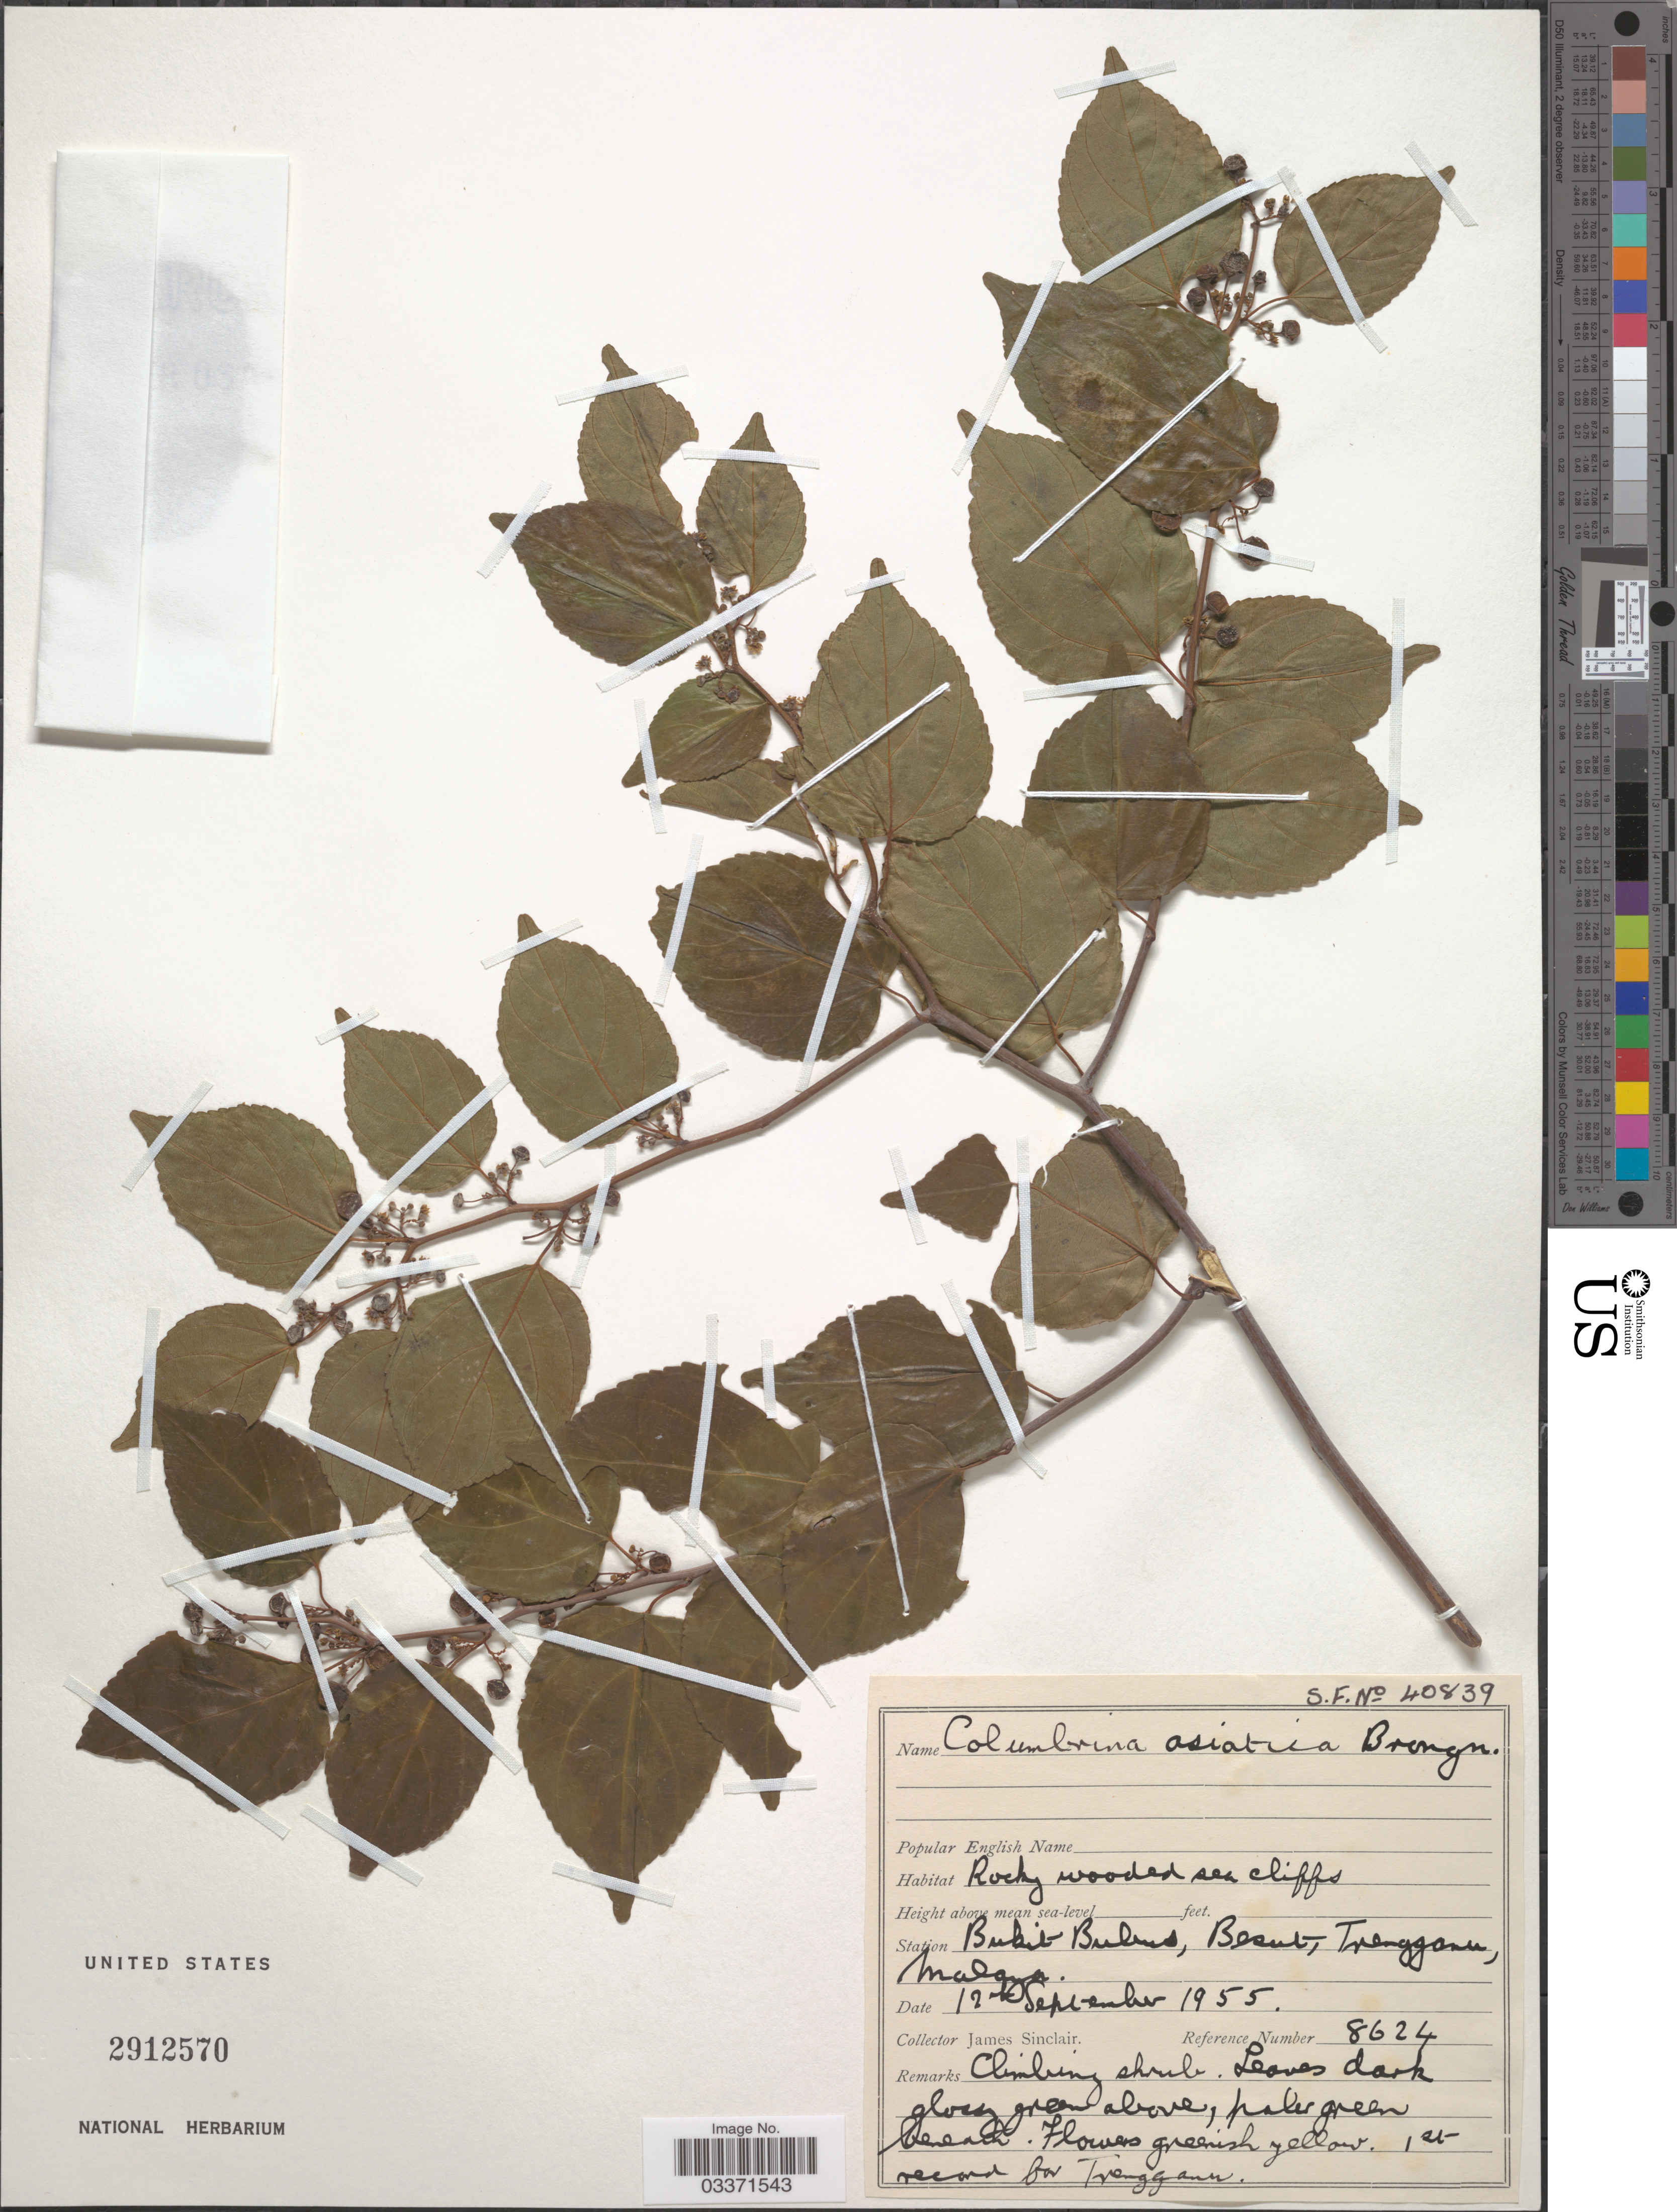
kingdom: Plantae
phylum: Tracheophyta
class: Magnoliopsida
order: Rosales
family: Rhamnaceae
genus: Colubrina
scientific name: Colubrina asiatica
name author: (L.) Brongn.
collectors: J. Sinclair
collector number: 8624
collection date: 1955-09-12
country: Malaysia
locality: Station Bukit Bu [illegible text], Besut, Trengganu, Malaya.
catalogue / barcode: US 2912570